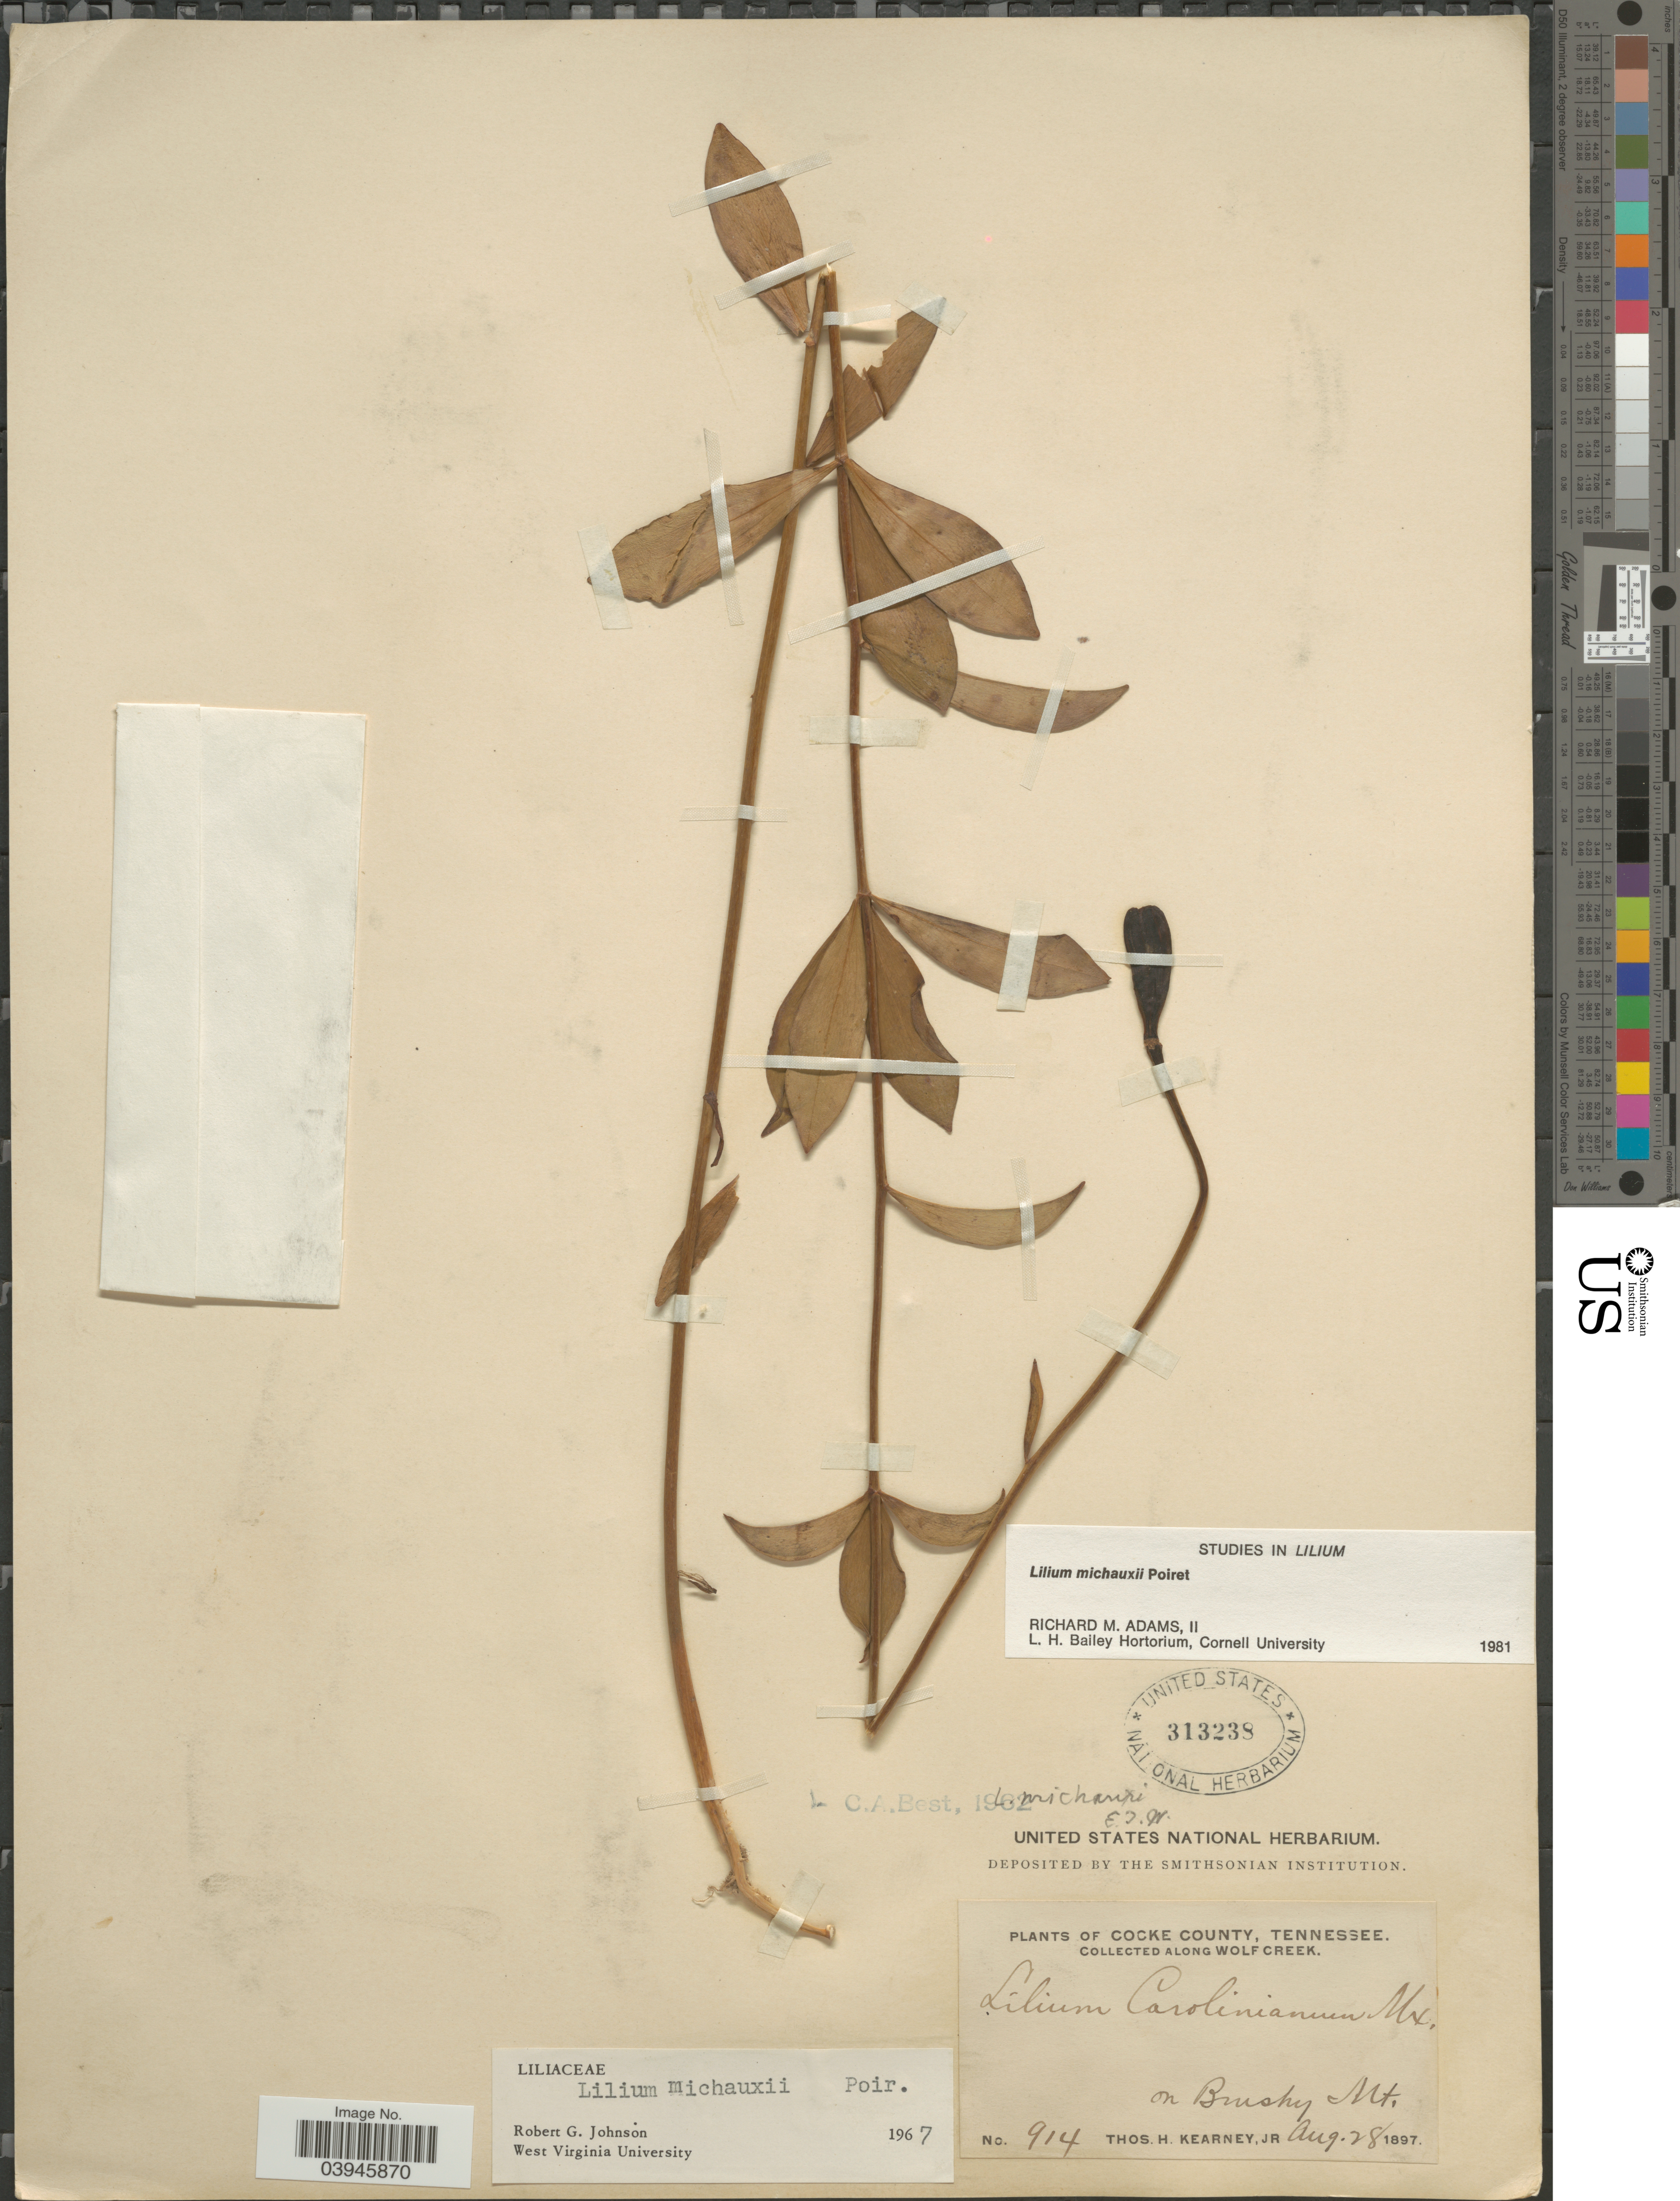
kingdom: Plantae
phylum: Tracheophyta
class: Liliopsida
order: Liliales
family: Liliaceae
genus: Lilium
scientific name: Lilium michauxii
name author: Poir.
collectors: T. H. Kearney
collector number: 914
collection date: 1897-08-28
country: United States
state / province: Tennessee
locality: Cocke County. Along Wolf Creek. On Brushy Mt.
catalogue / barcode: US 313238